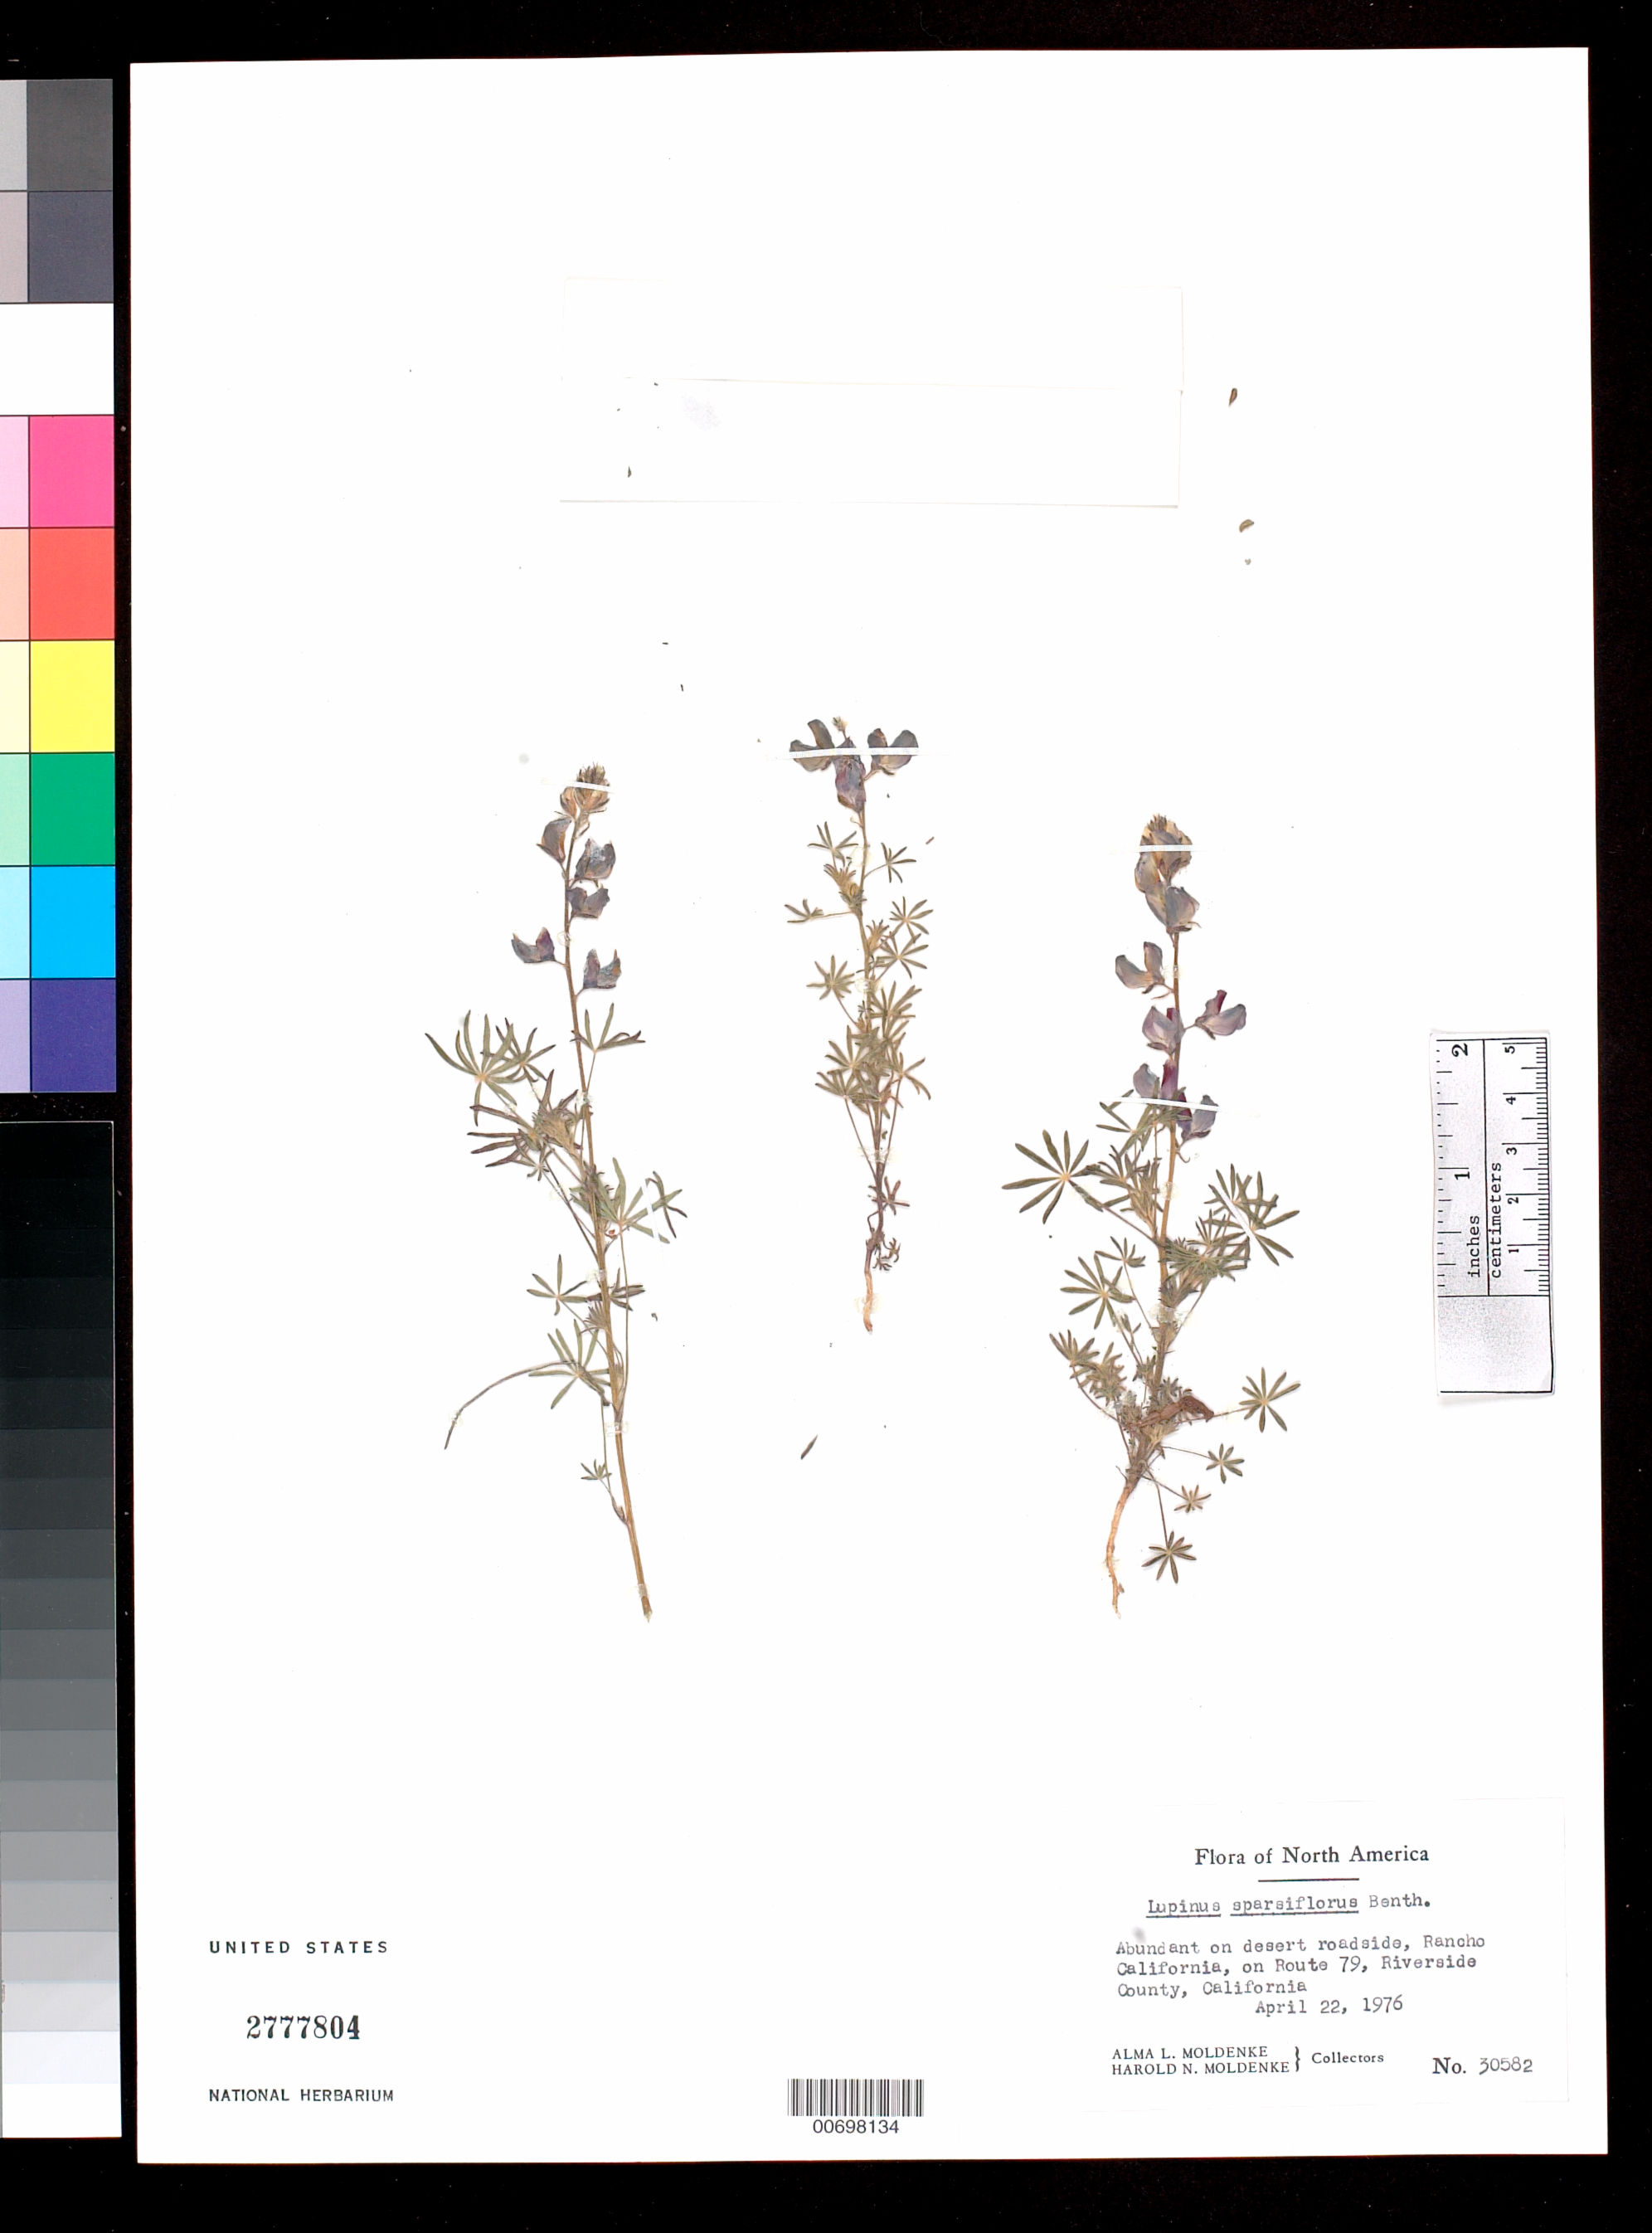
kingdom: Plantae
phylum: Tracheophyta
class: Magnoliopsida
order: Fabales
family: Fabaceae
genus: Lupinus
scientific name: Lupinus sparsiflorus subsp. sparsiflorus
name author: Benth.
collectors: H. M. Hall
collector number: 30582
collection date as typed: Jun 1901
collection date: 1901-06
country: United States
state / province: California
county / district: Riverside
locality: San Jacinto Mts. Santa Rosa Mountain. Dry hillsides of Coyote Canyon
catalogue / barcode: US 2777804